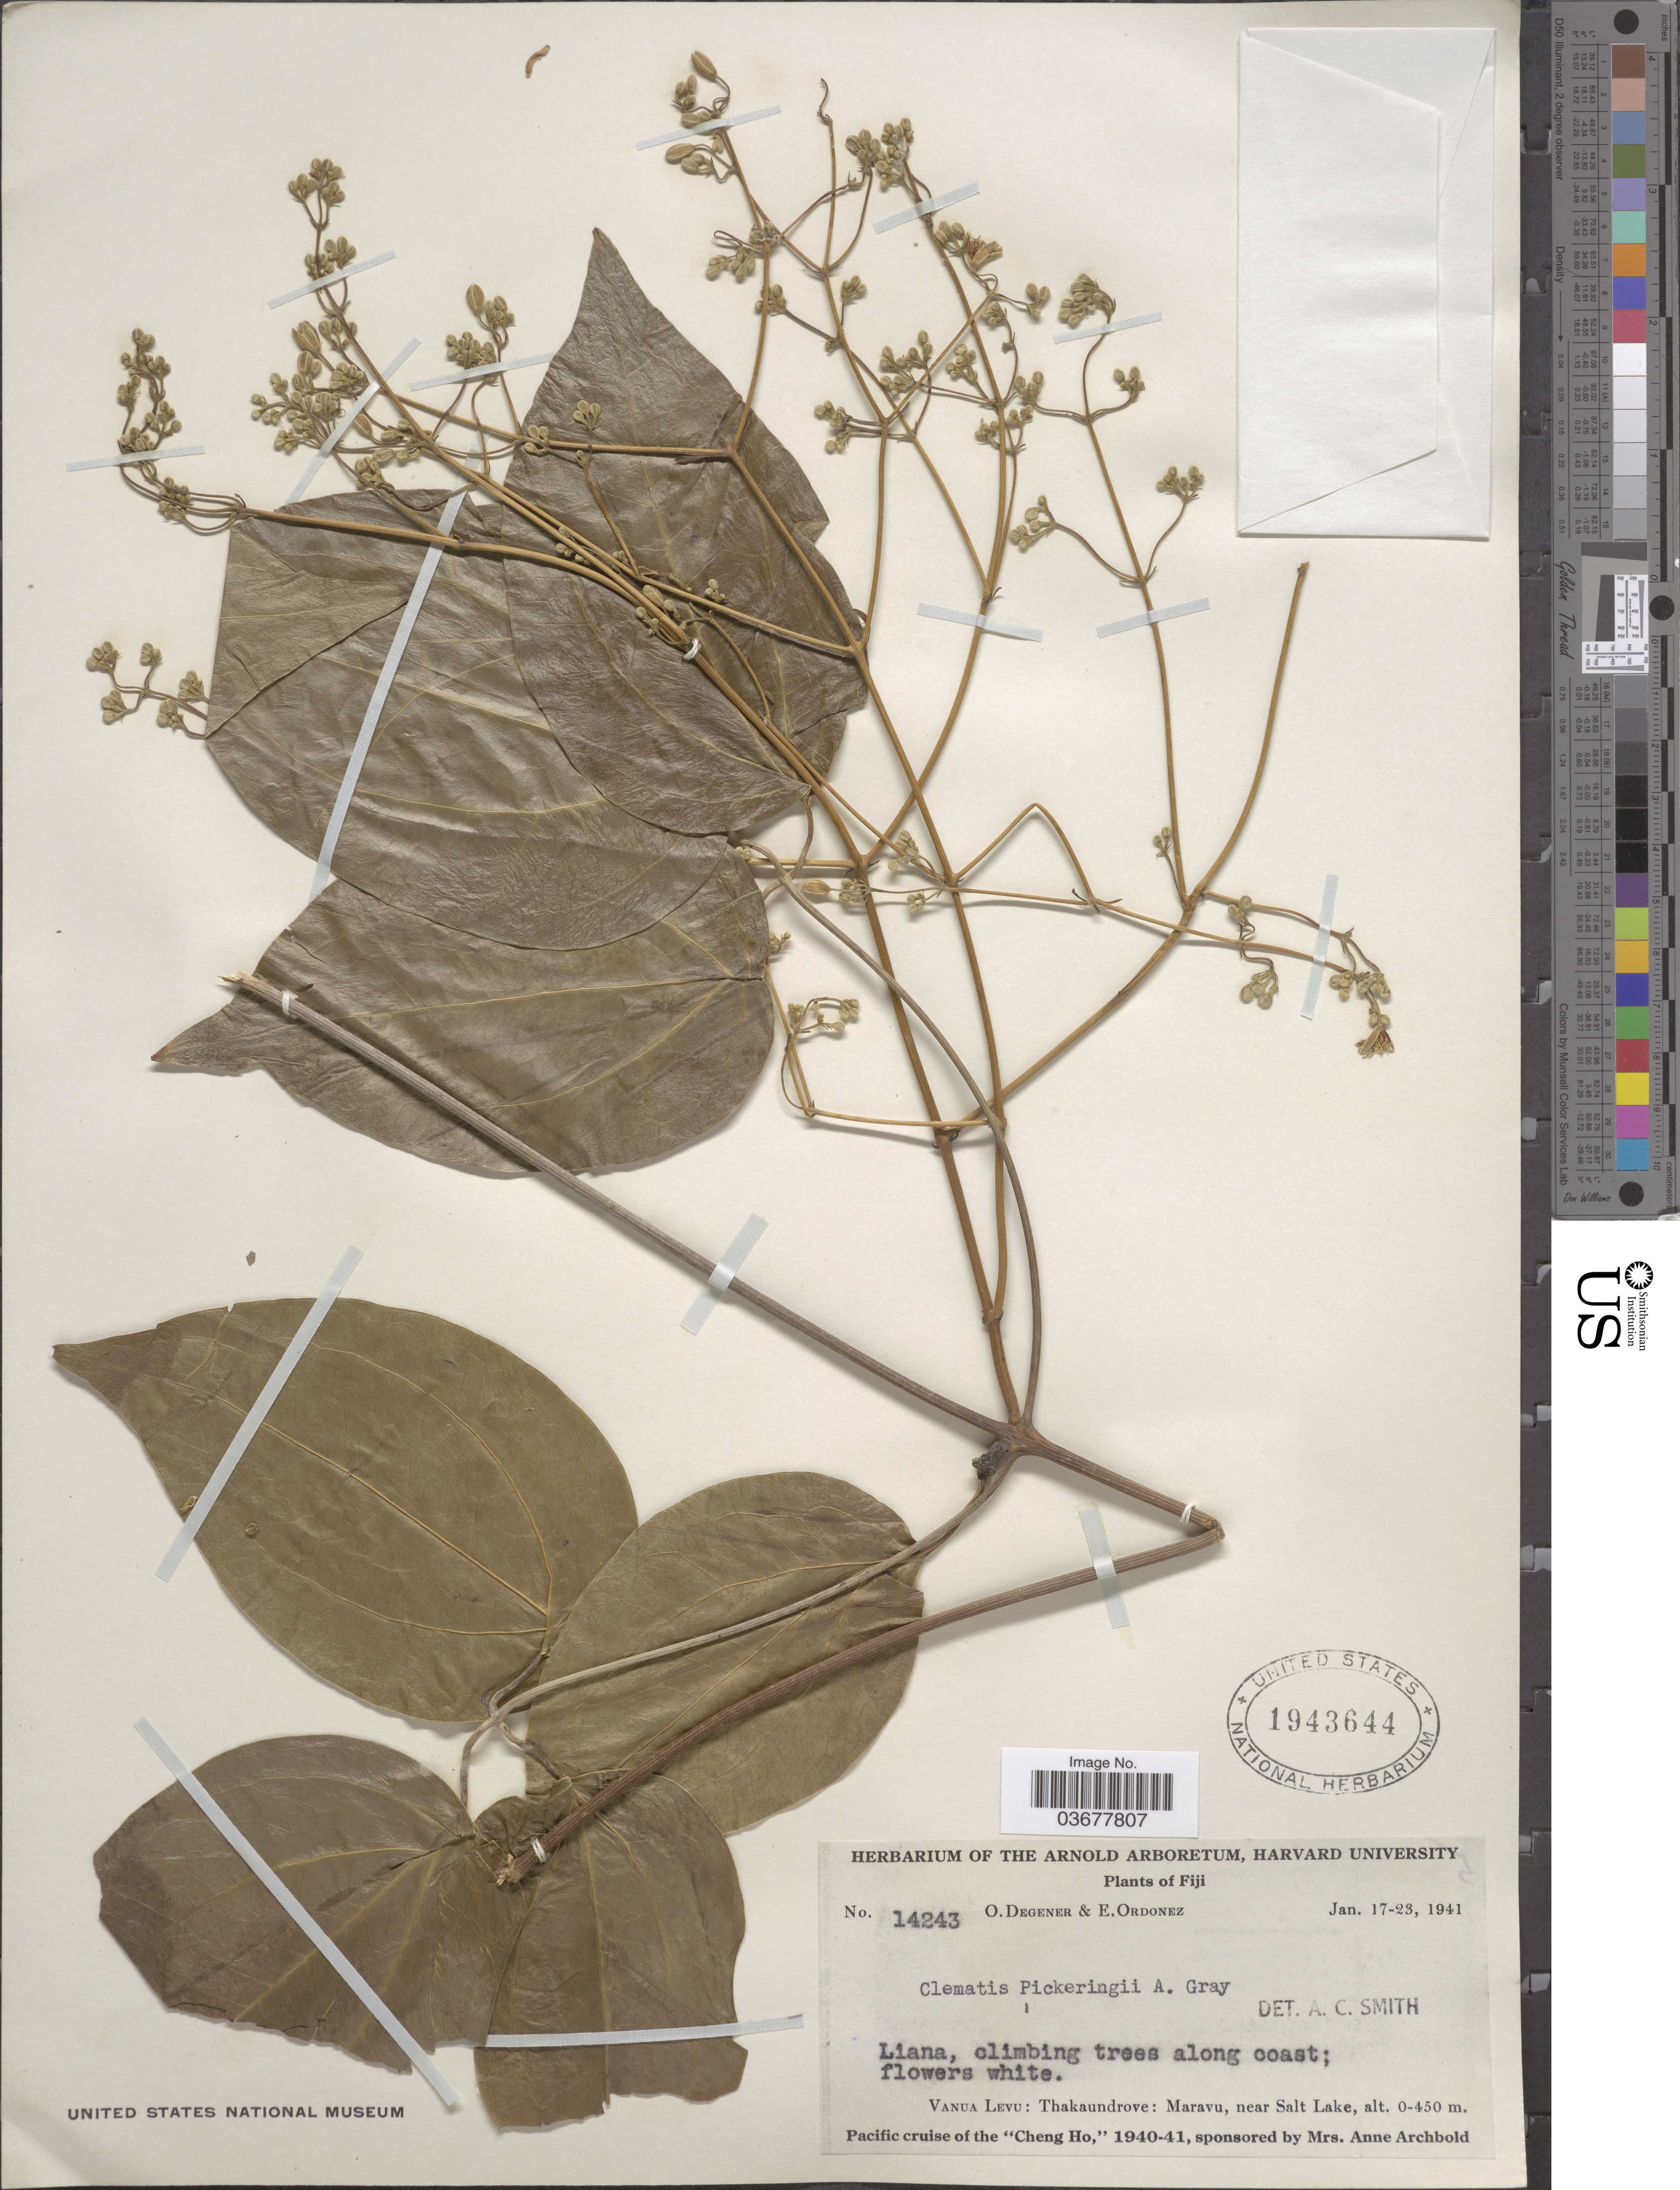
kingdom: Plantae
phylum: Tracheophyta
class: Magnoliopsida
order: Ranunculales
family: Ranunculaceae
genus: Clematis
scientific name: Clematis pickeringii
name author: A. Gray in Wilkes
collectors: O. Degener & E. Ordonez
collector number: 14243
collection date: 1941-01-17/1941-01-23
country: Fiji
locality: Vanua Levu: Thakaundrove: Maravu, near Salt Lake.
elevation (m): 0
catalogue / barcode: US 1943644